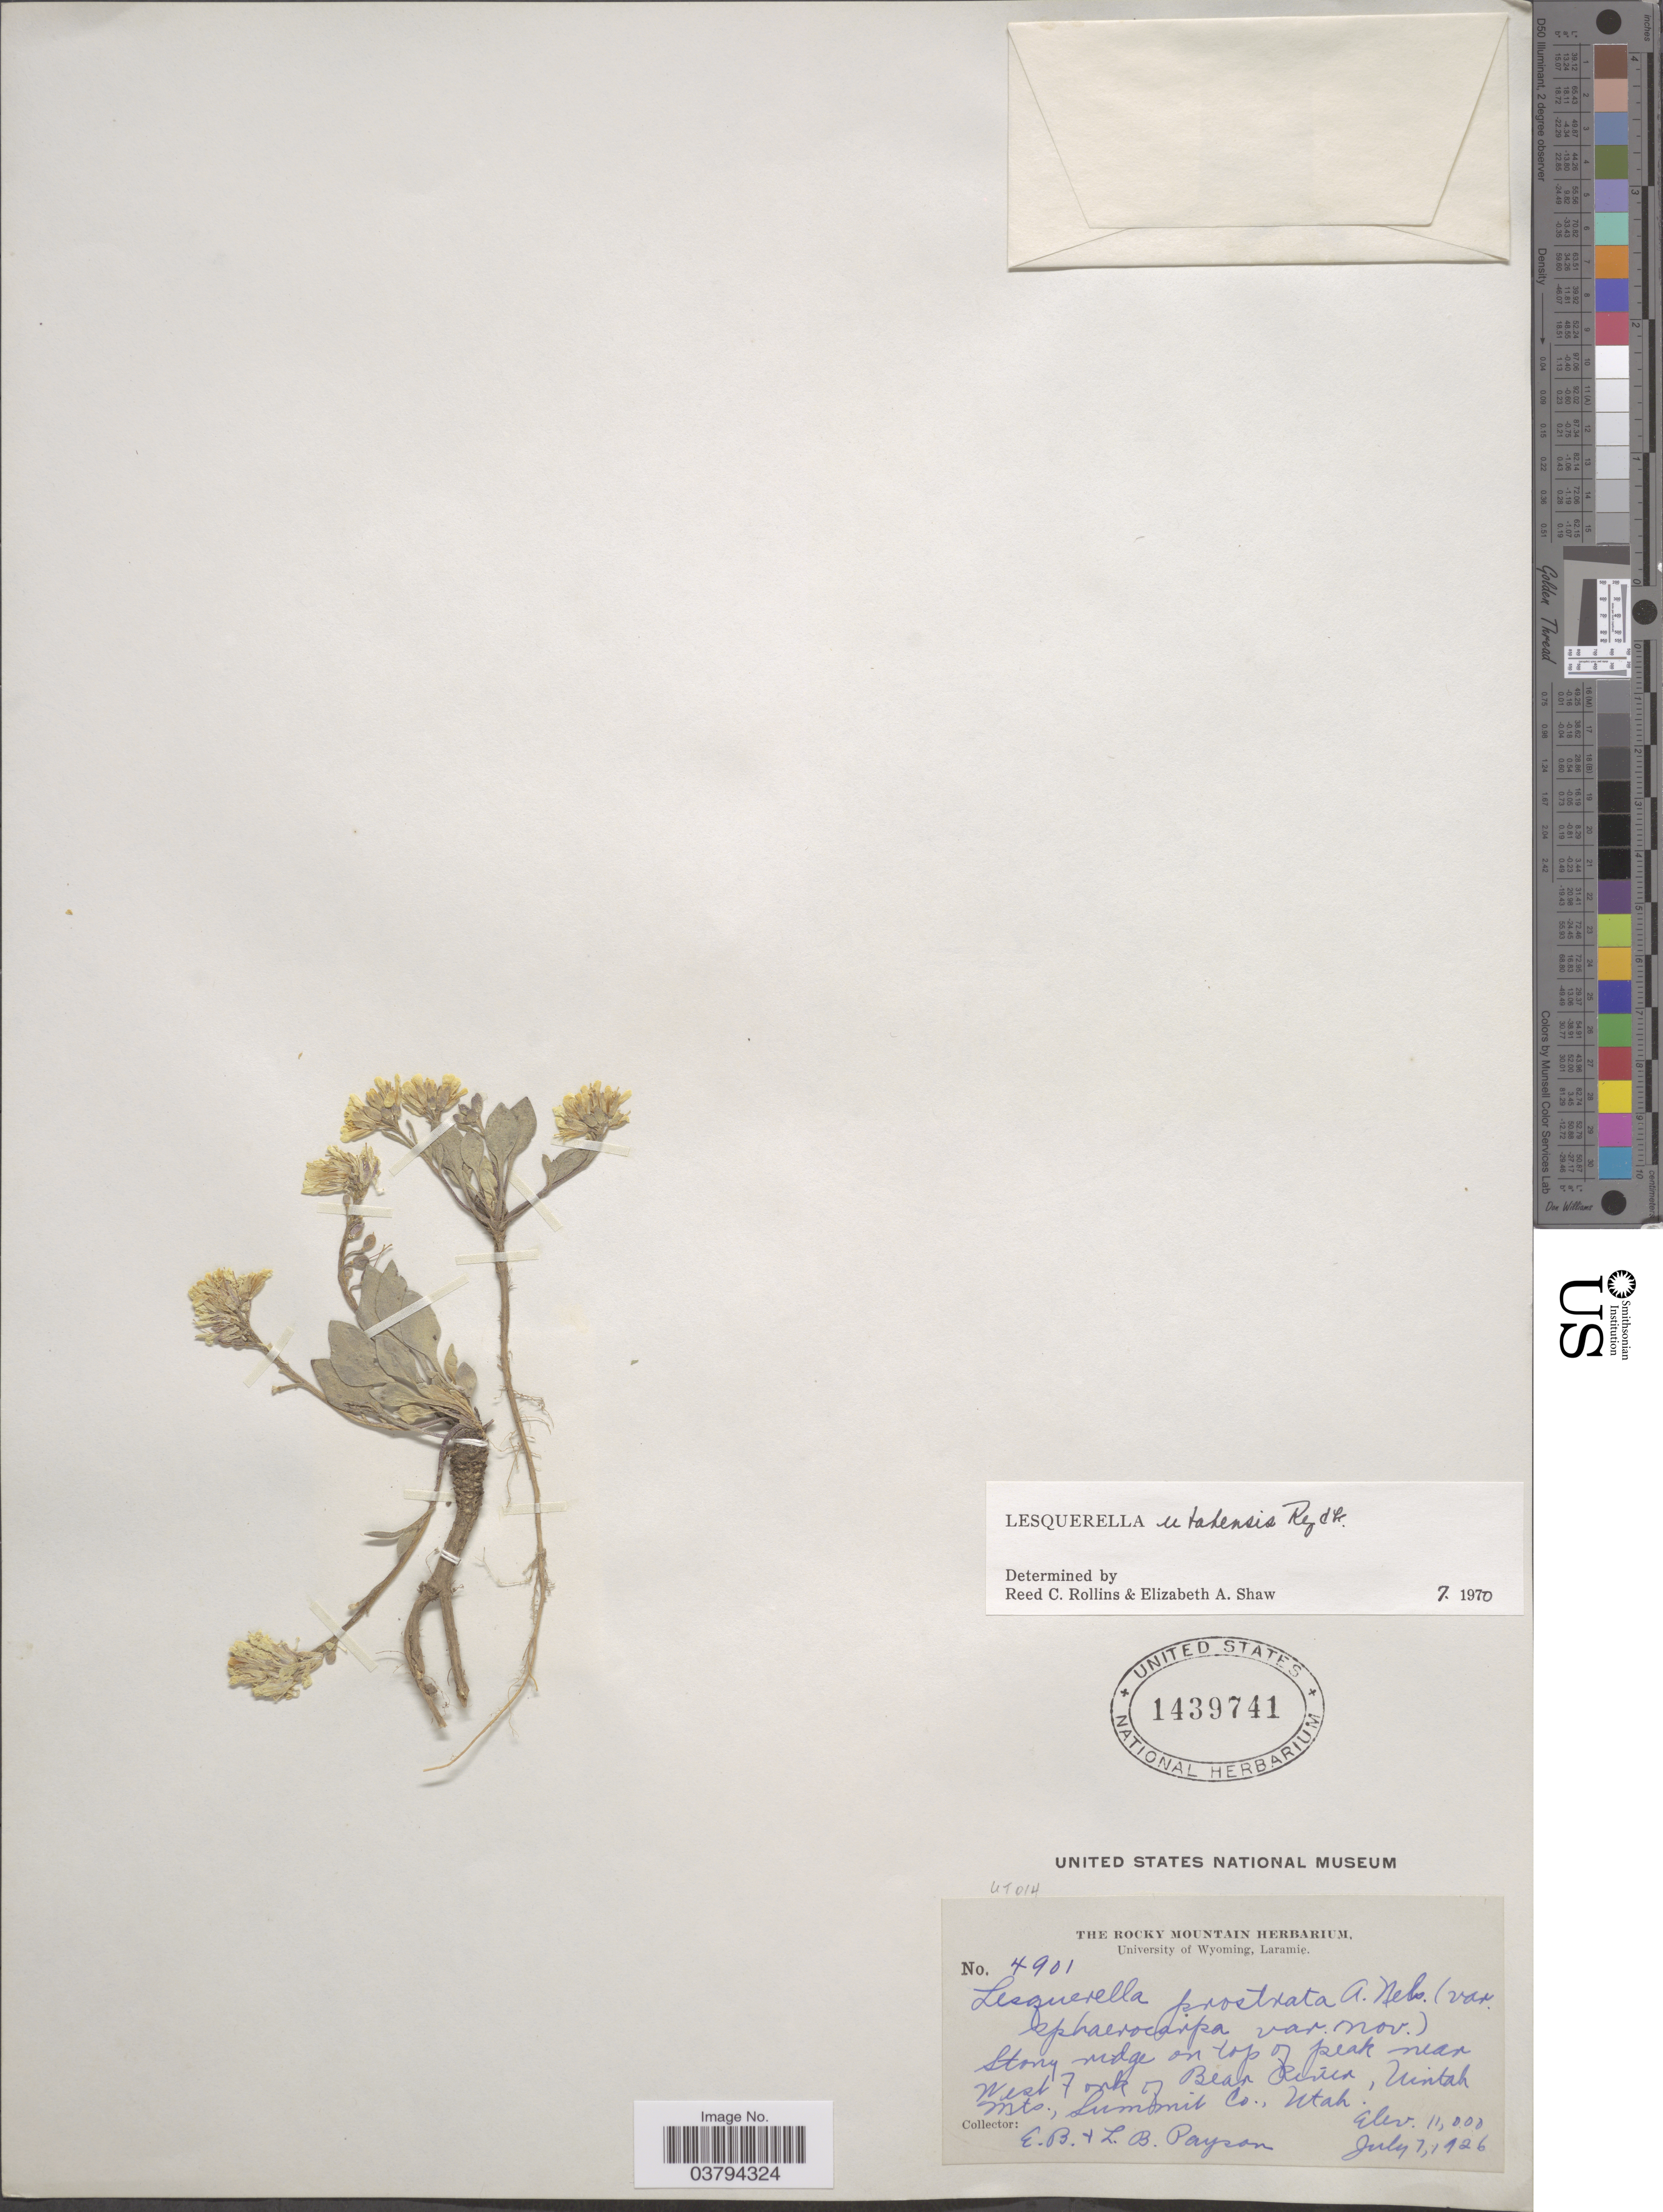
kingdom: Plantae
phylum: Tracheophyta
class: Magnoliopsida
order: Brassicales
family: Brassicaceae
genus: Lesquerella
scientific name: Lesquerella utahensis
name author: Rydb.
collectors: E. B. Payson & L. Payson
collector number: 4901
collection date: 1926-07-07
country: United States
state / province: Utah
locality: Stony ridge on top of peak near West Fork of Bear River, Uintah Mts., Summit Co.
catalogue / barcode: US 1439741